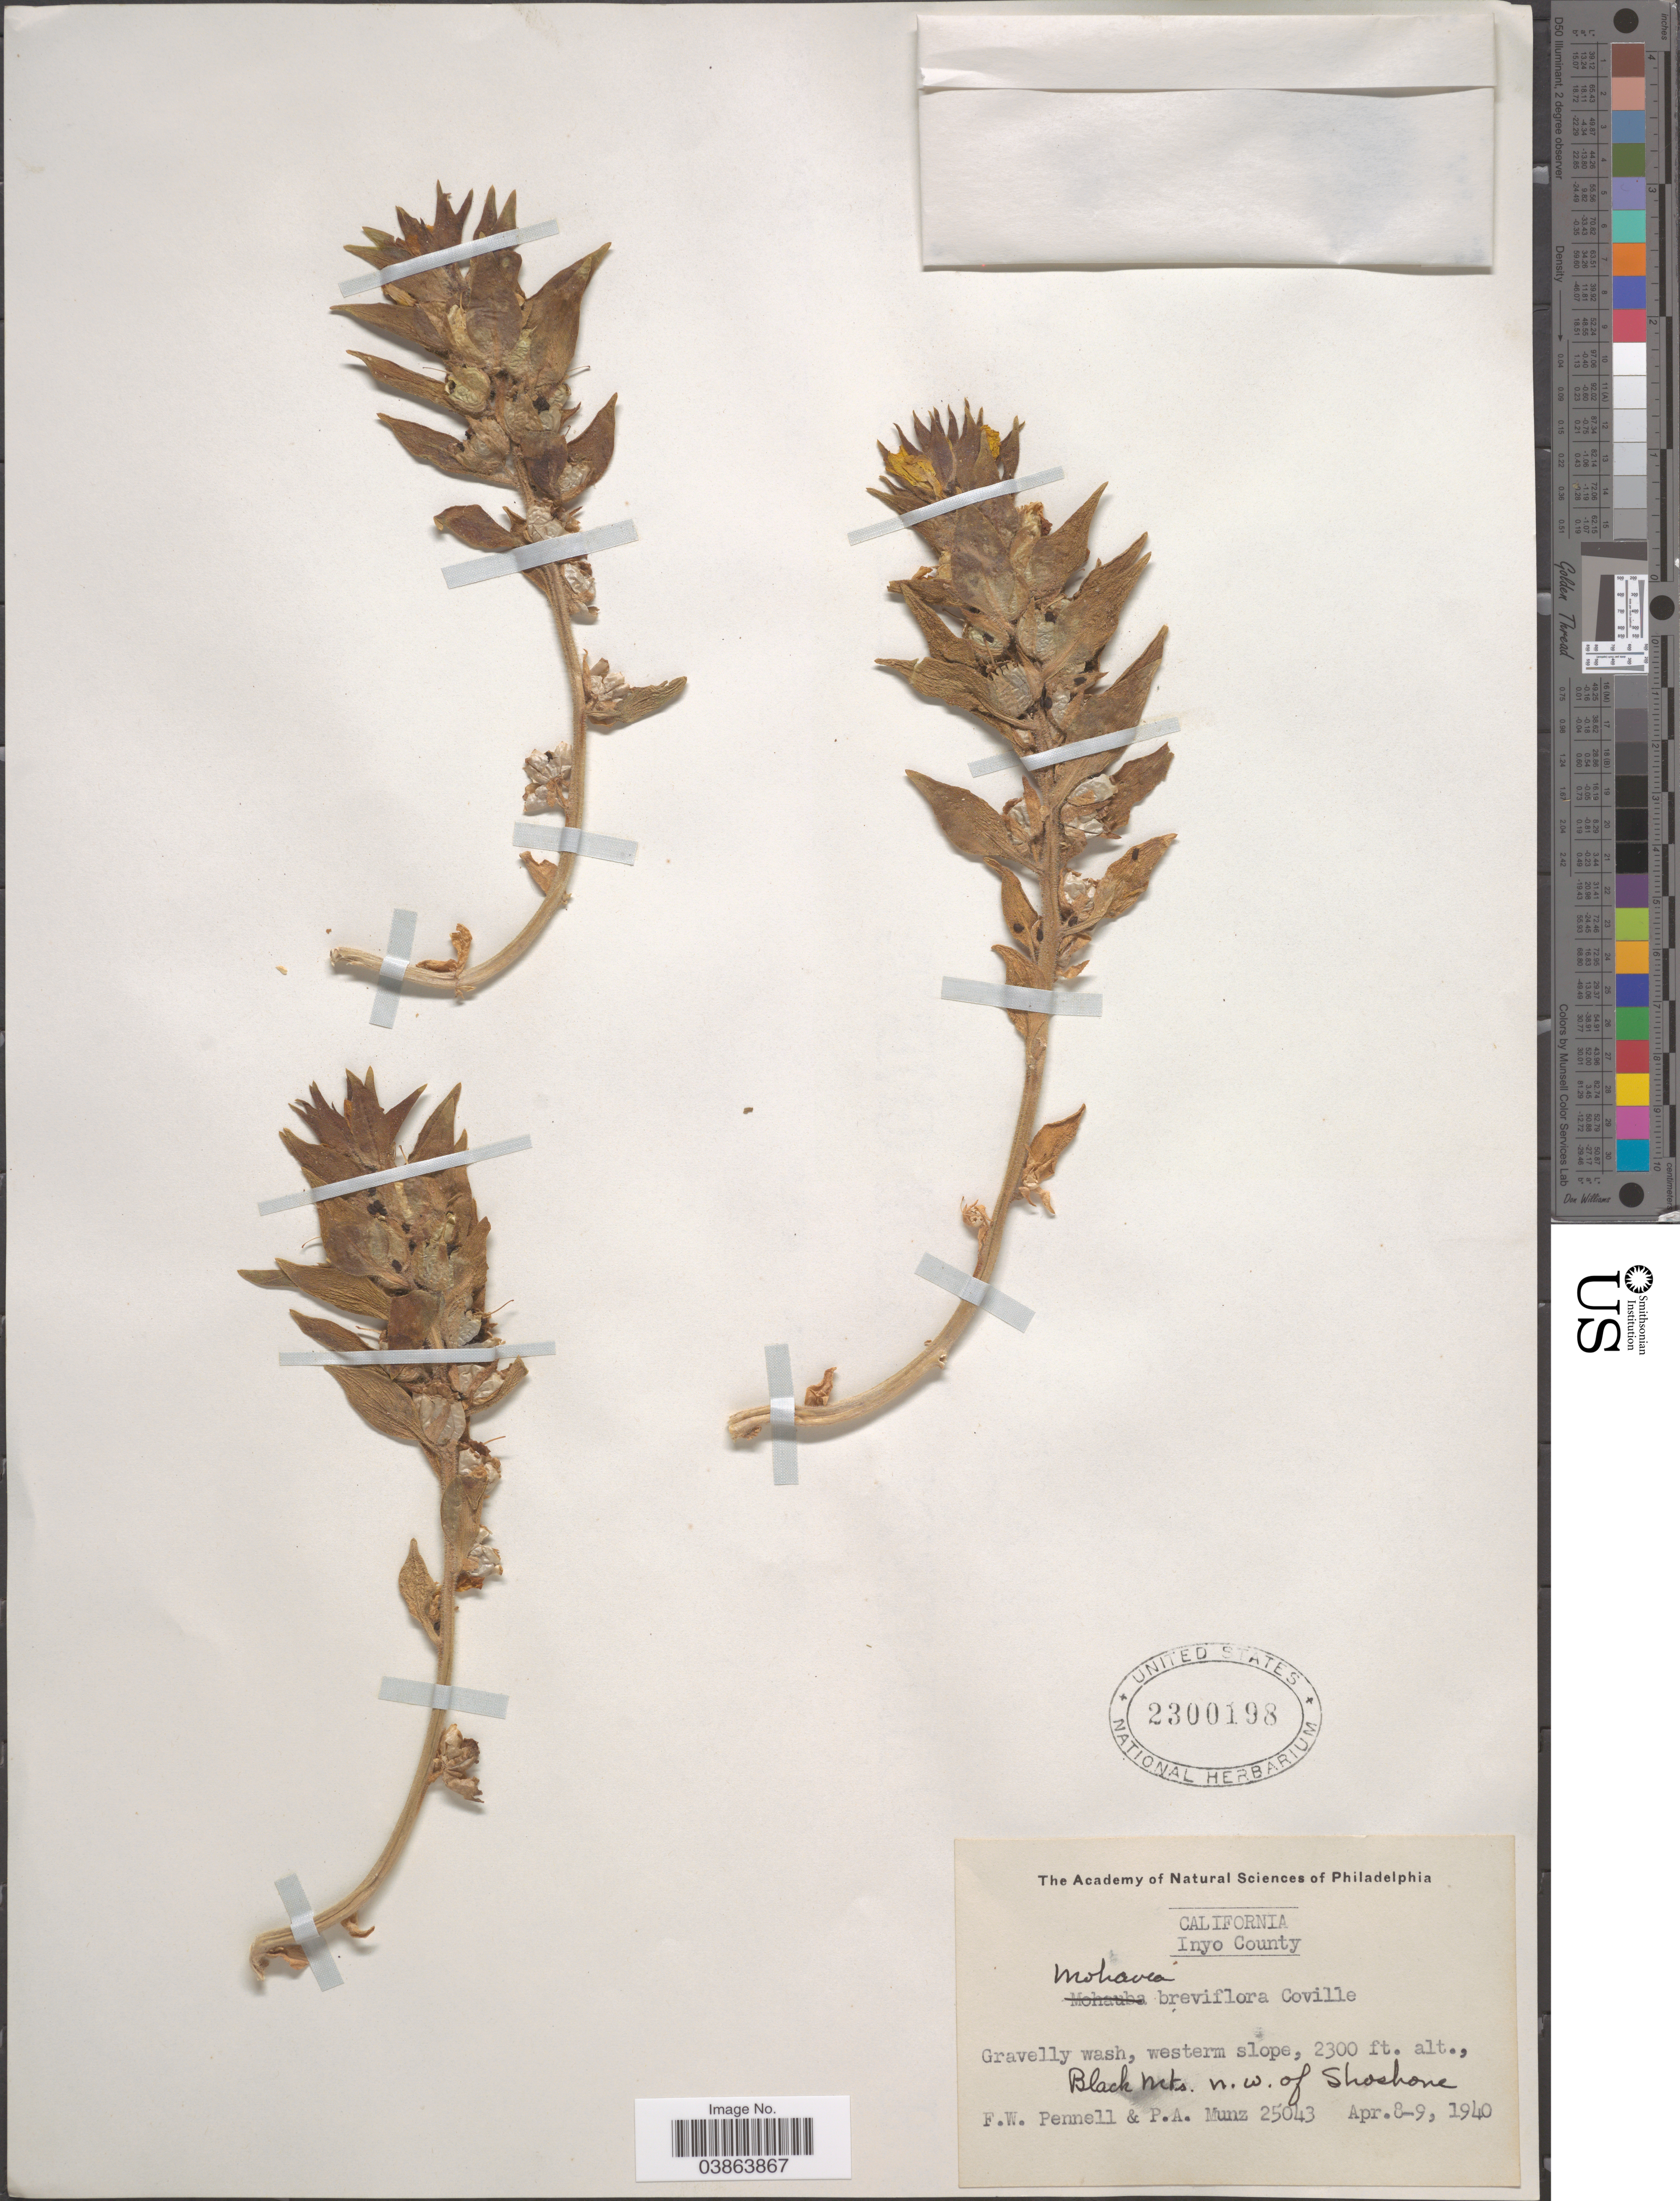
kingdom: Plantae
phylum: Tracheophyta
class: Magnoliopsida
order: Lamiales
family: Plantaginaceae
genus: Mohavea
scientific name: Mohavea breviflora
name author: Coville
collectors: F. W. Pennell & P. A. Munz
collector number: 25043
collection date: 1940-04-08/1940-04-09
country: United States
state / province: California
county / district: Inyo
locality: Inyo County. Gravelly wash, western slope. Black Mts. n.w. of Shoshone.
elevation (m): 701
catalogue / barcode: US 2300198